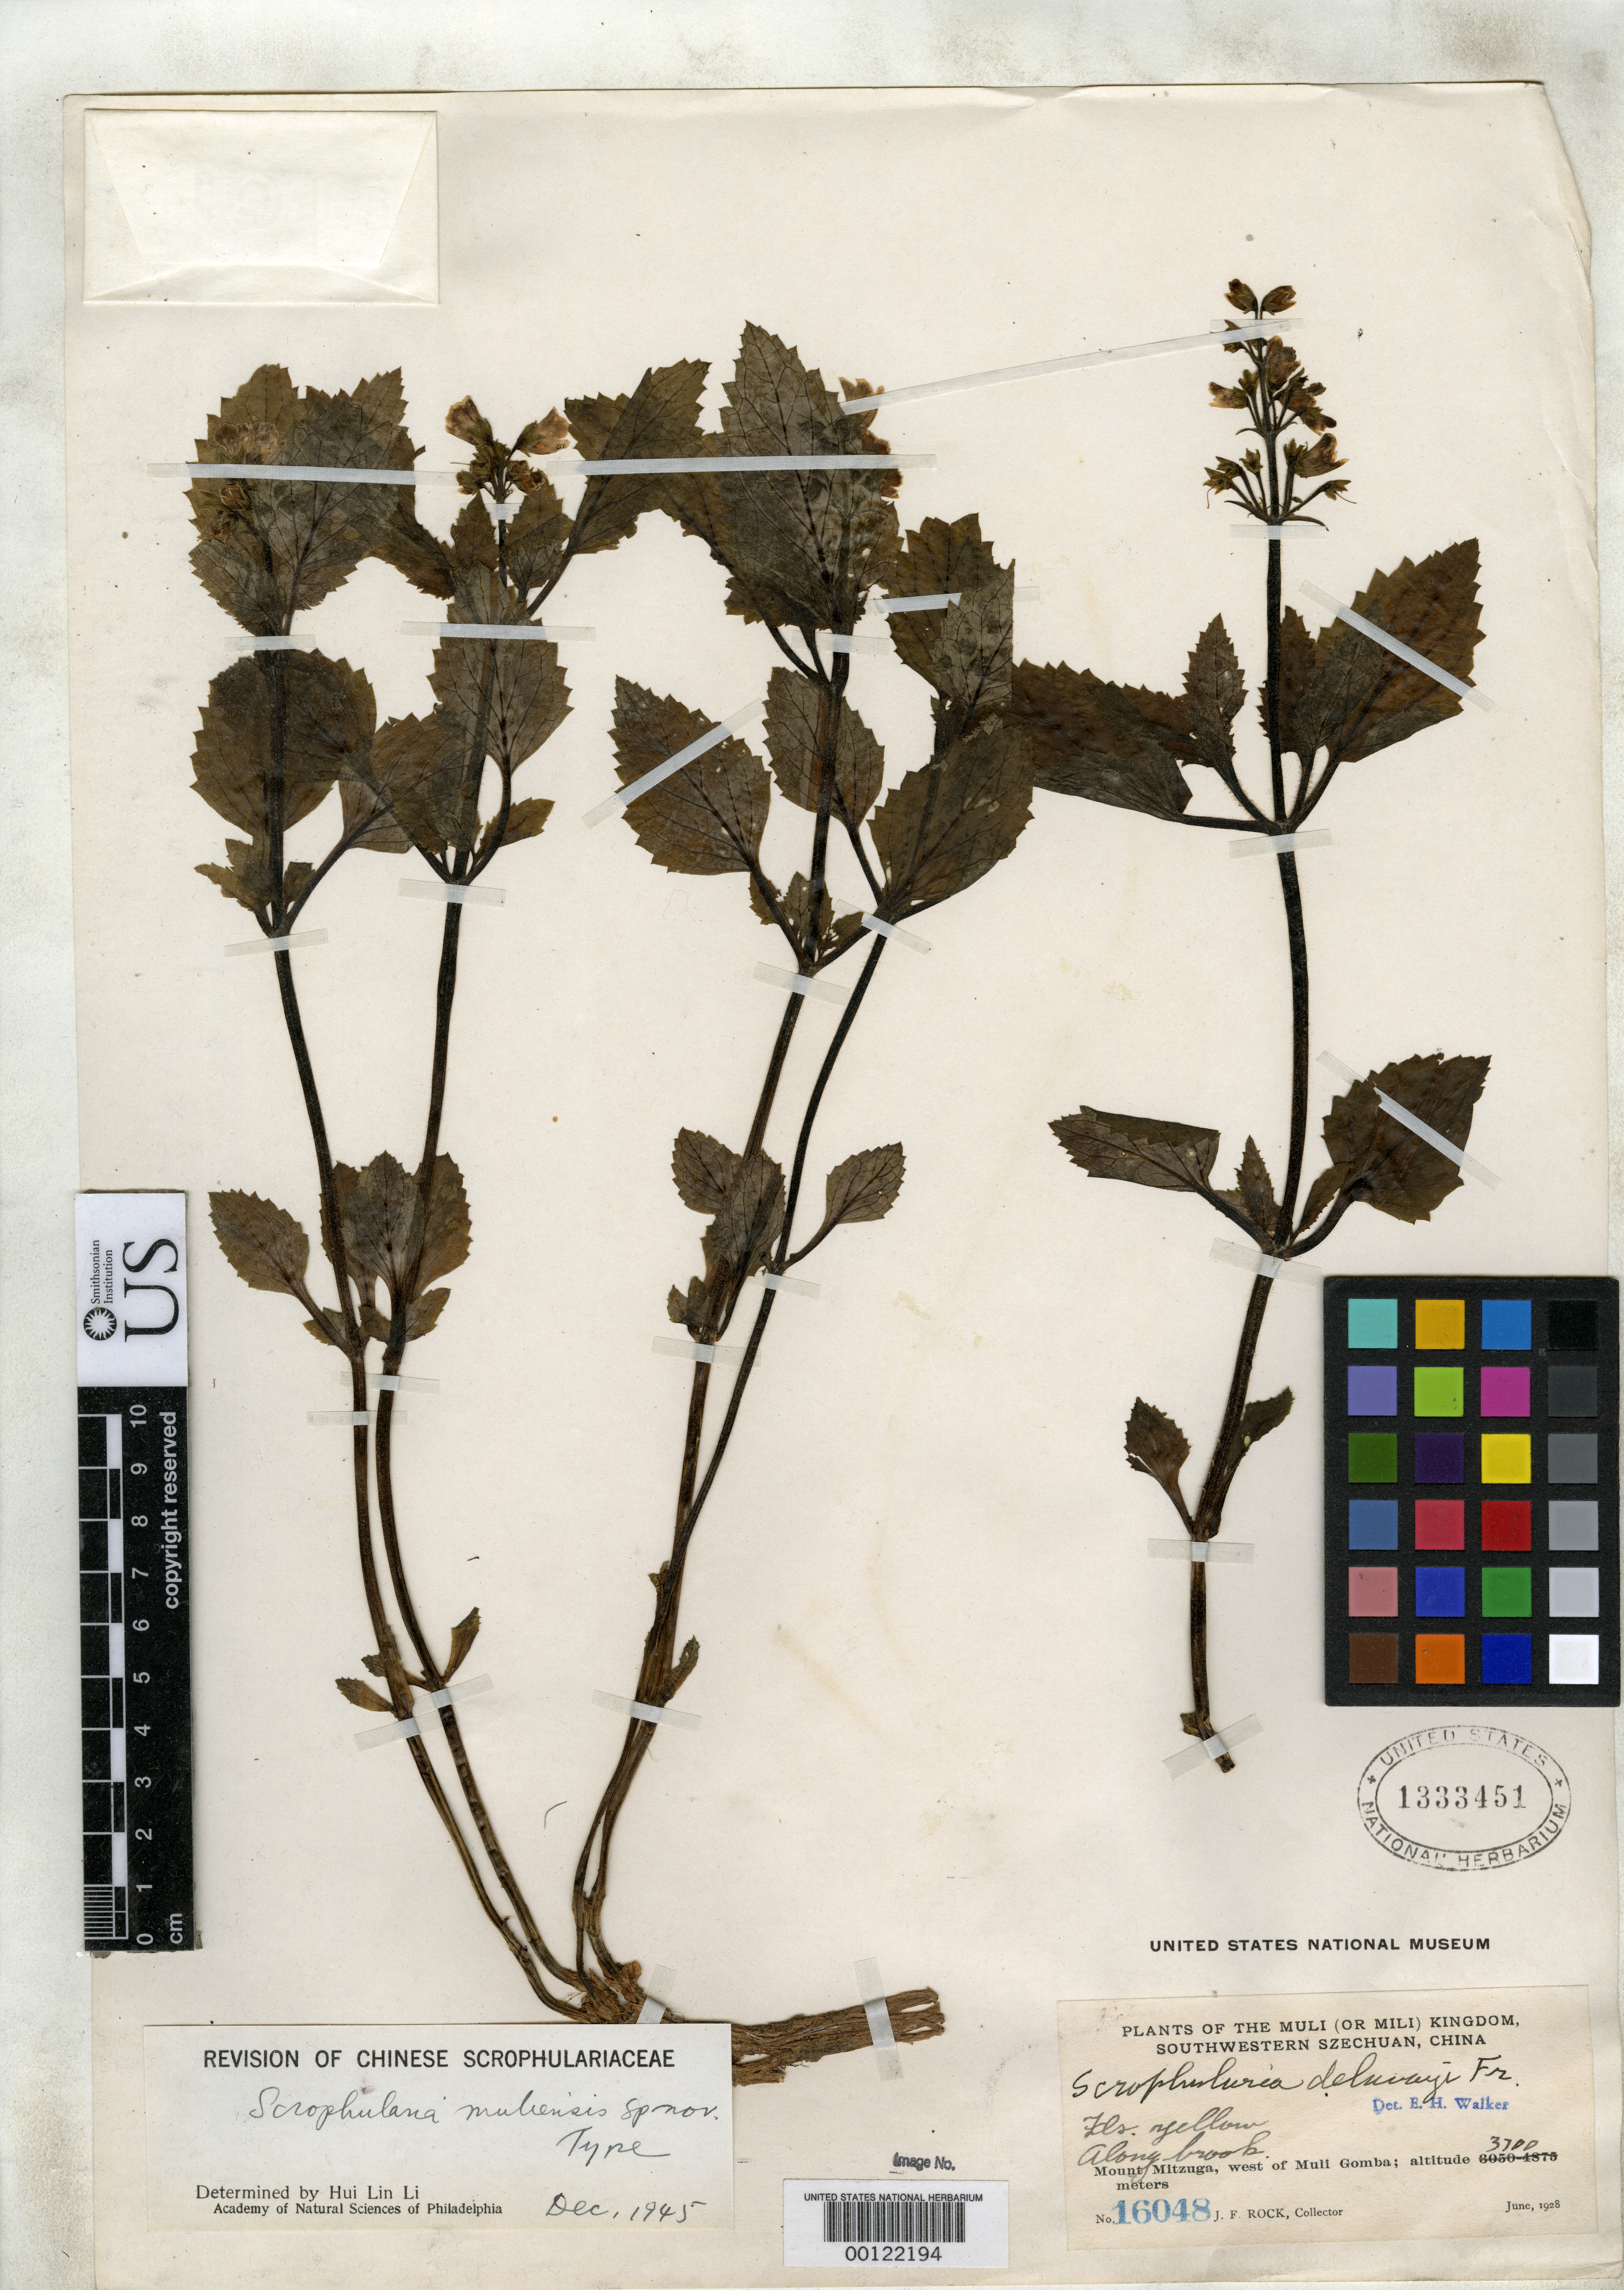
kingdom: Plantae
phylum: Tracheophyta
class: Magnoliopsida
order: Lamiales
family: Scrophulariaceae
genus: Scrophularia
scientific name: Scrophularia muliensis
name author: H.L. Li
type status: Holotype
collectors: J. F. Rock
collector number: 16048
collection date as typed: Jun 1928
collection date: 1928-06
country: China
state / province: Sichuan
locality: Mount Mitzuga, W of Muli Gomba.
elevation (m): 3700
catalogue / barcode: US 1333451